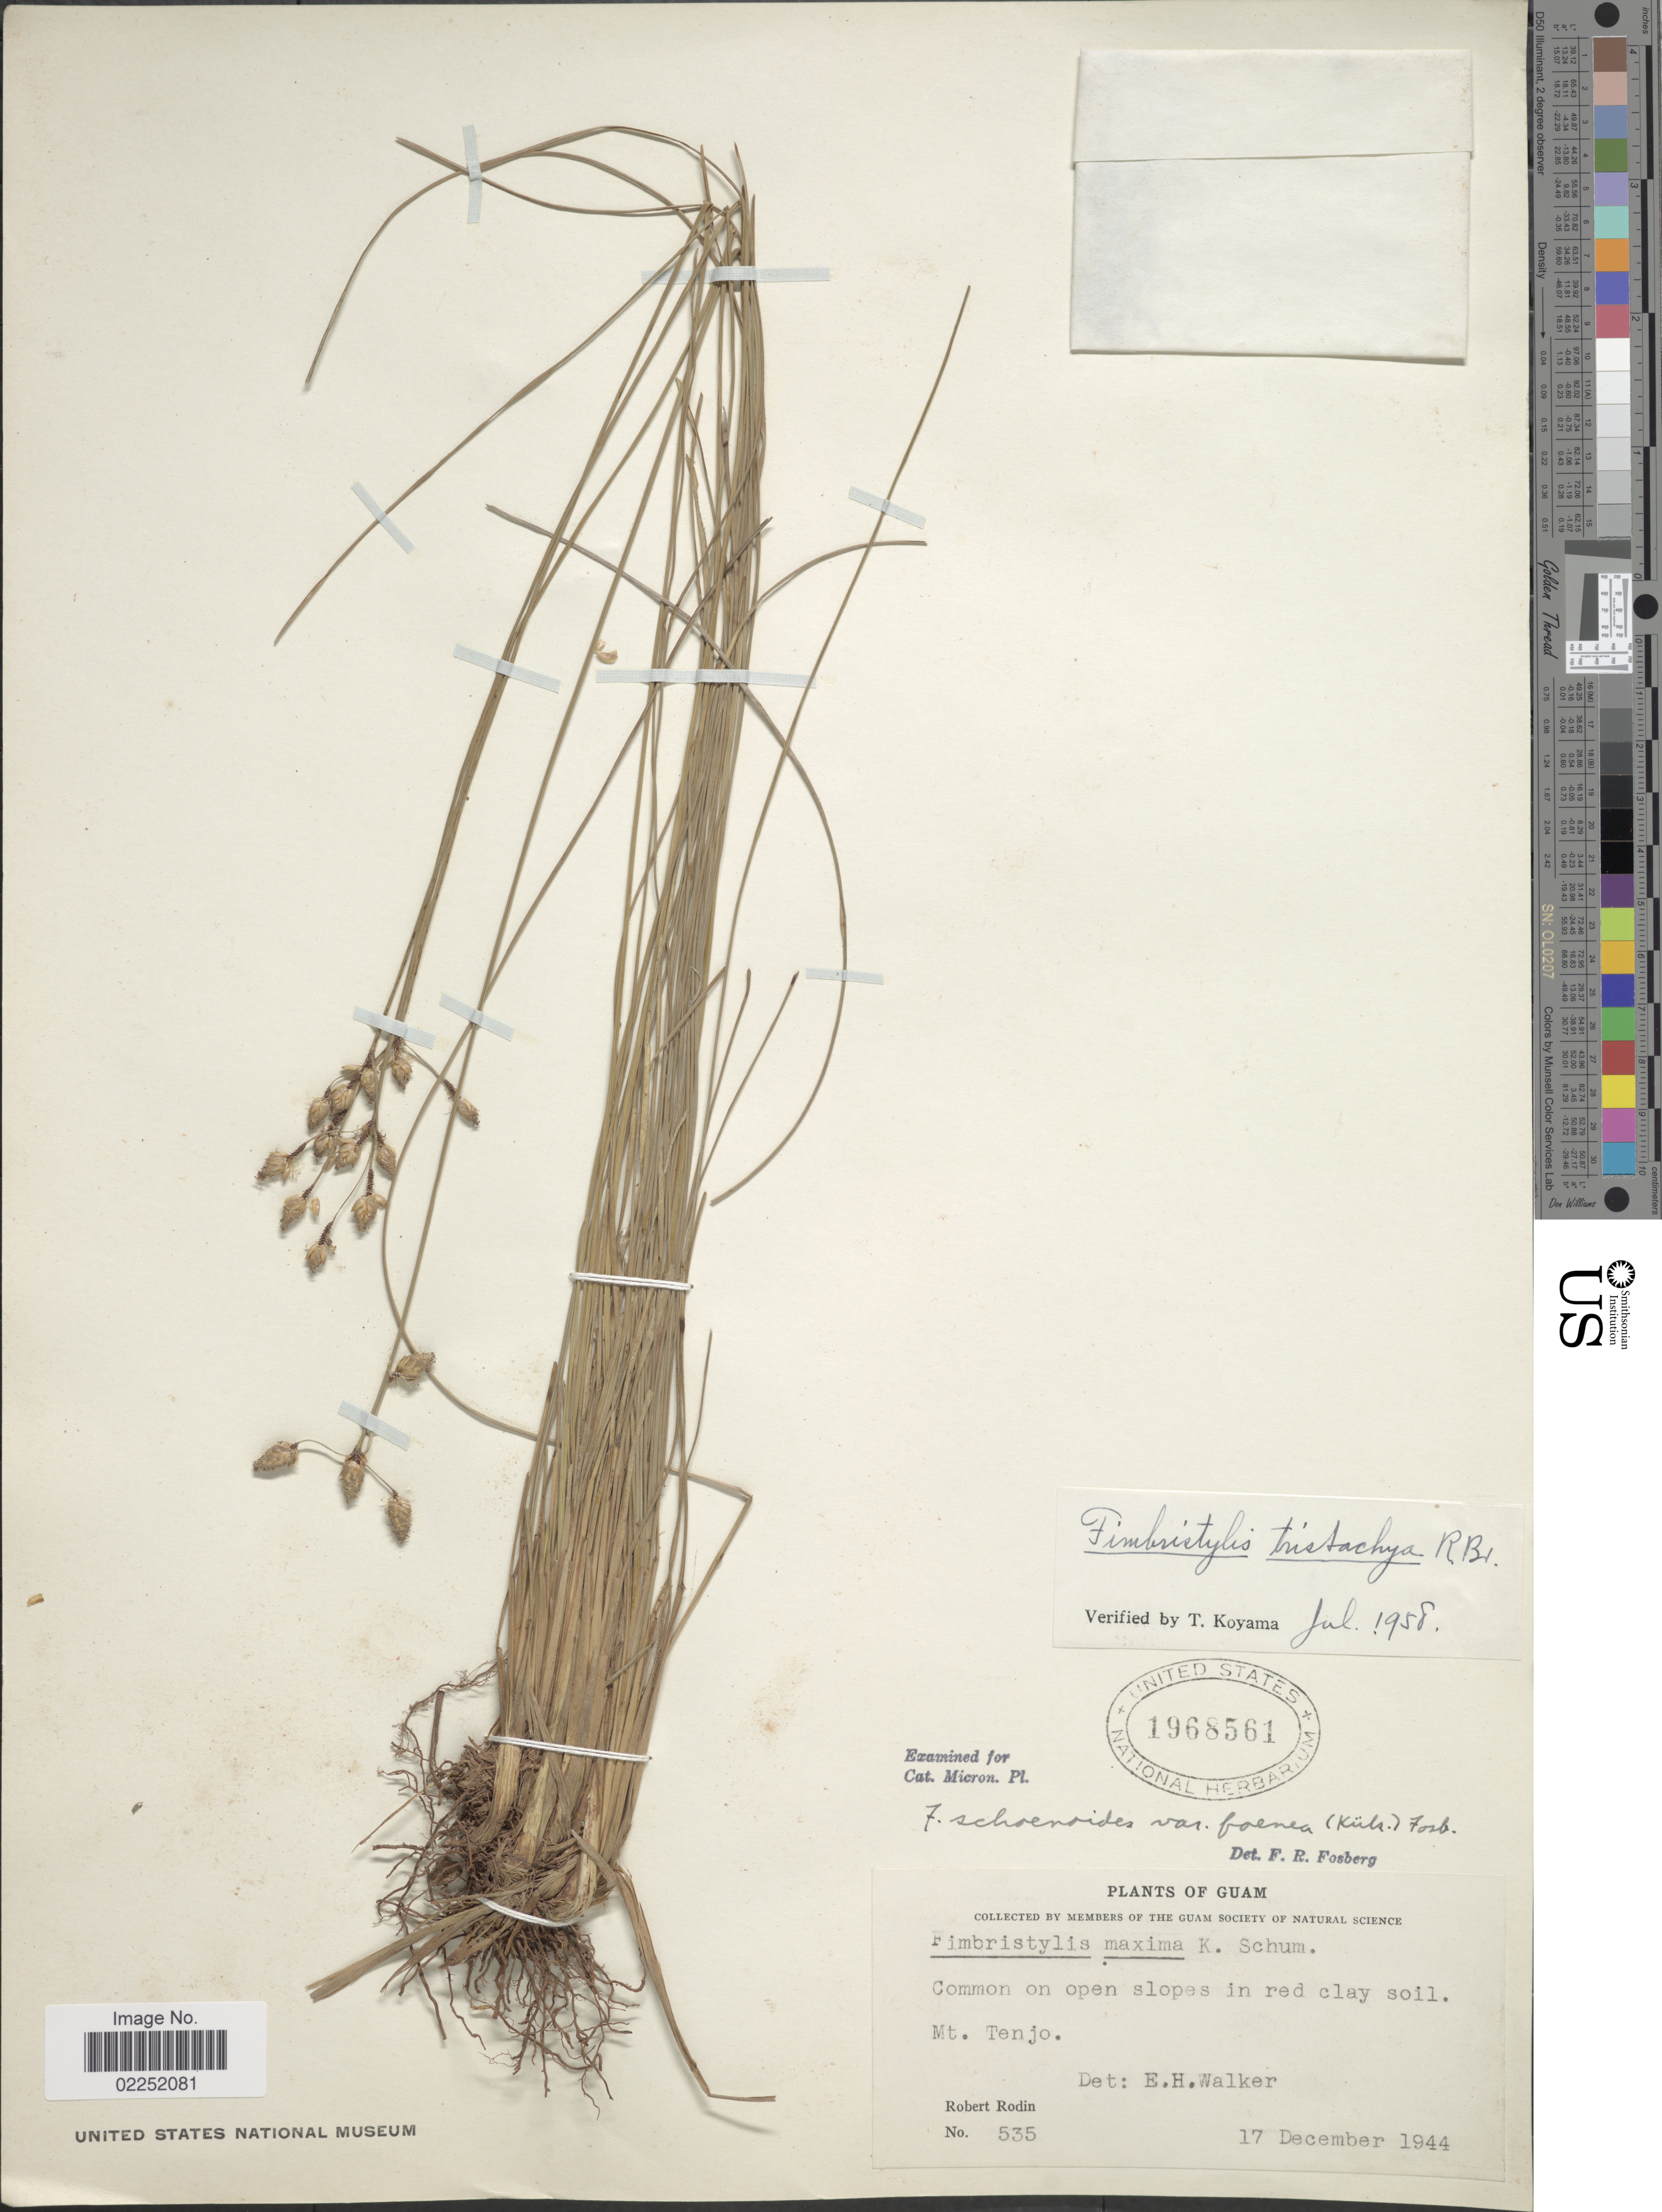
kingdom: Plantae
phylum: Tracheophyta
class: Liliopsida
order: Poales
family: Cyperaceae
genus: Fimbristylis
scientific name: Fimbristylis tristachya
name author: R. Br.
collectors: R. Rodin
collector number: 535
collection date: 1944-12-17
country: Guam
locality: On open slopes in red clay soil. Mt Tenjo.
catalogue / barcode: US 1968561